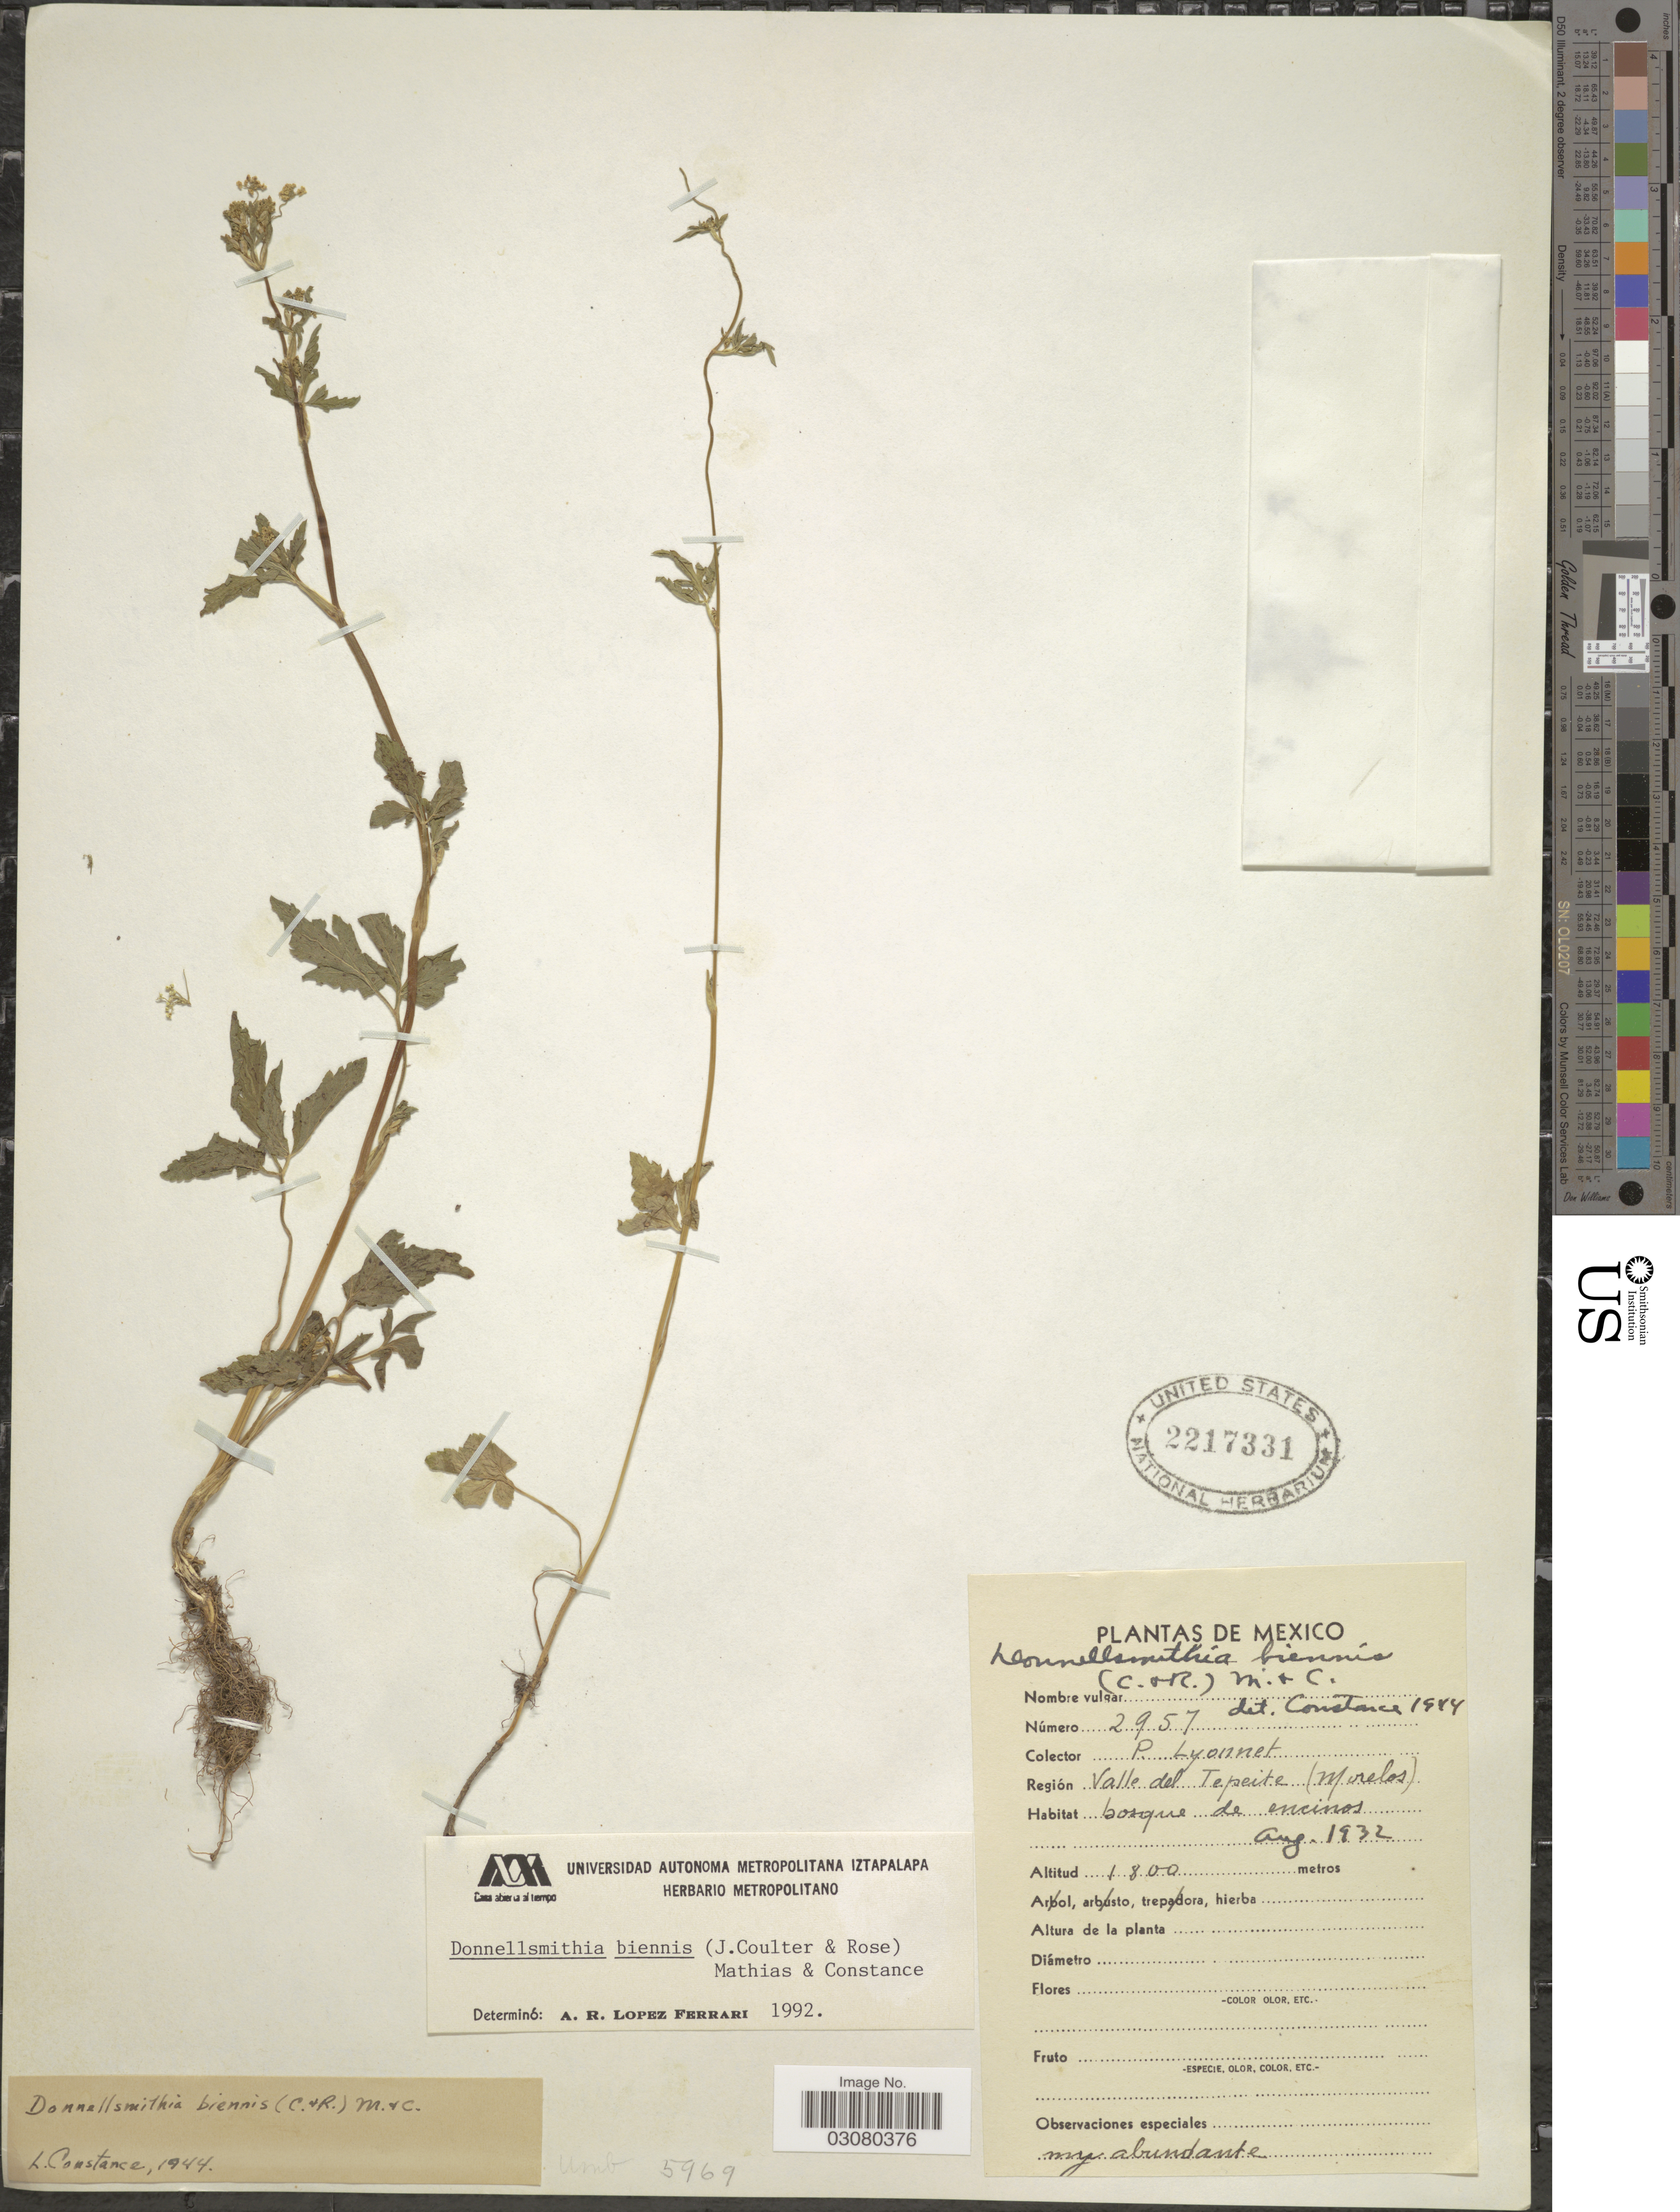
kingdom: Plantae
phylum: Tracheophyta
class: Magnoliopsida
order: Apiales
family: Apiaceae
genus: Donnellsmithia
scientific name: Donnellsmithia biennis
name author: (J.M. Coult. & Rose) Mathias & Constance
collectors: P. Lyonnet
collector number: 2957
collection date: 1932-08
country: Mexico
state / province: Morelos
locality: Región Valle del Tepeite.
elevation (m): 1800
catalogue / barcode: US 2217331